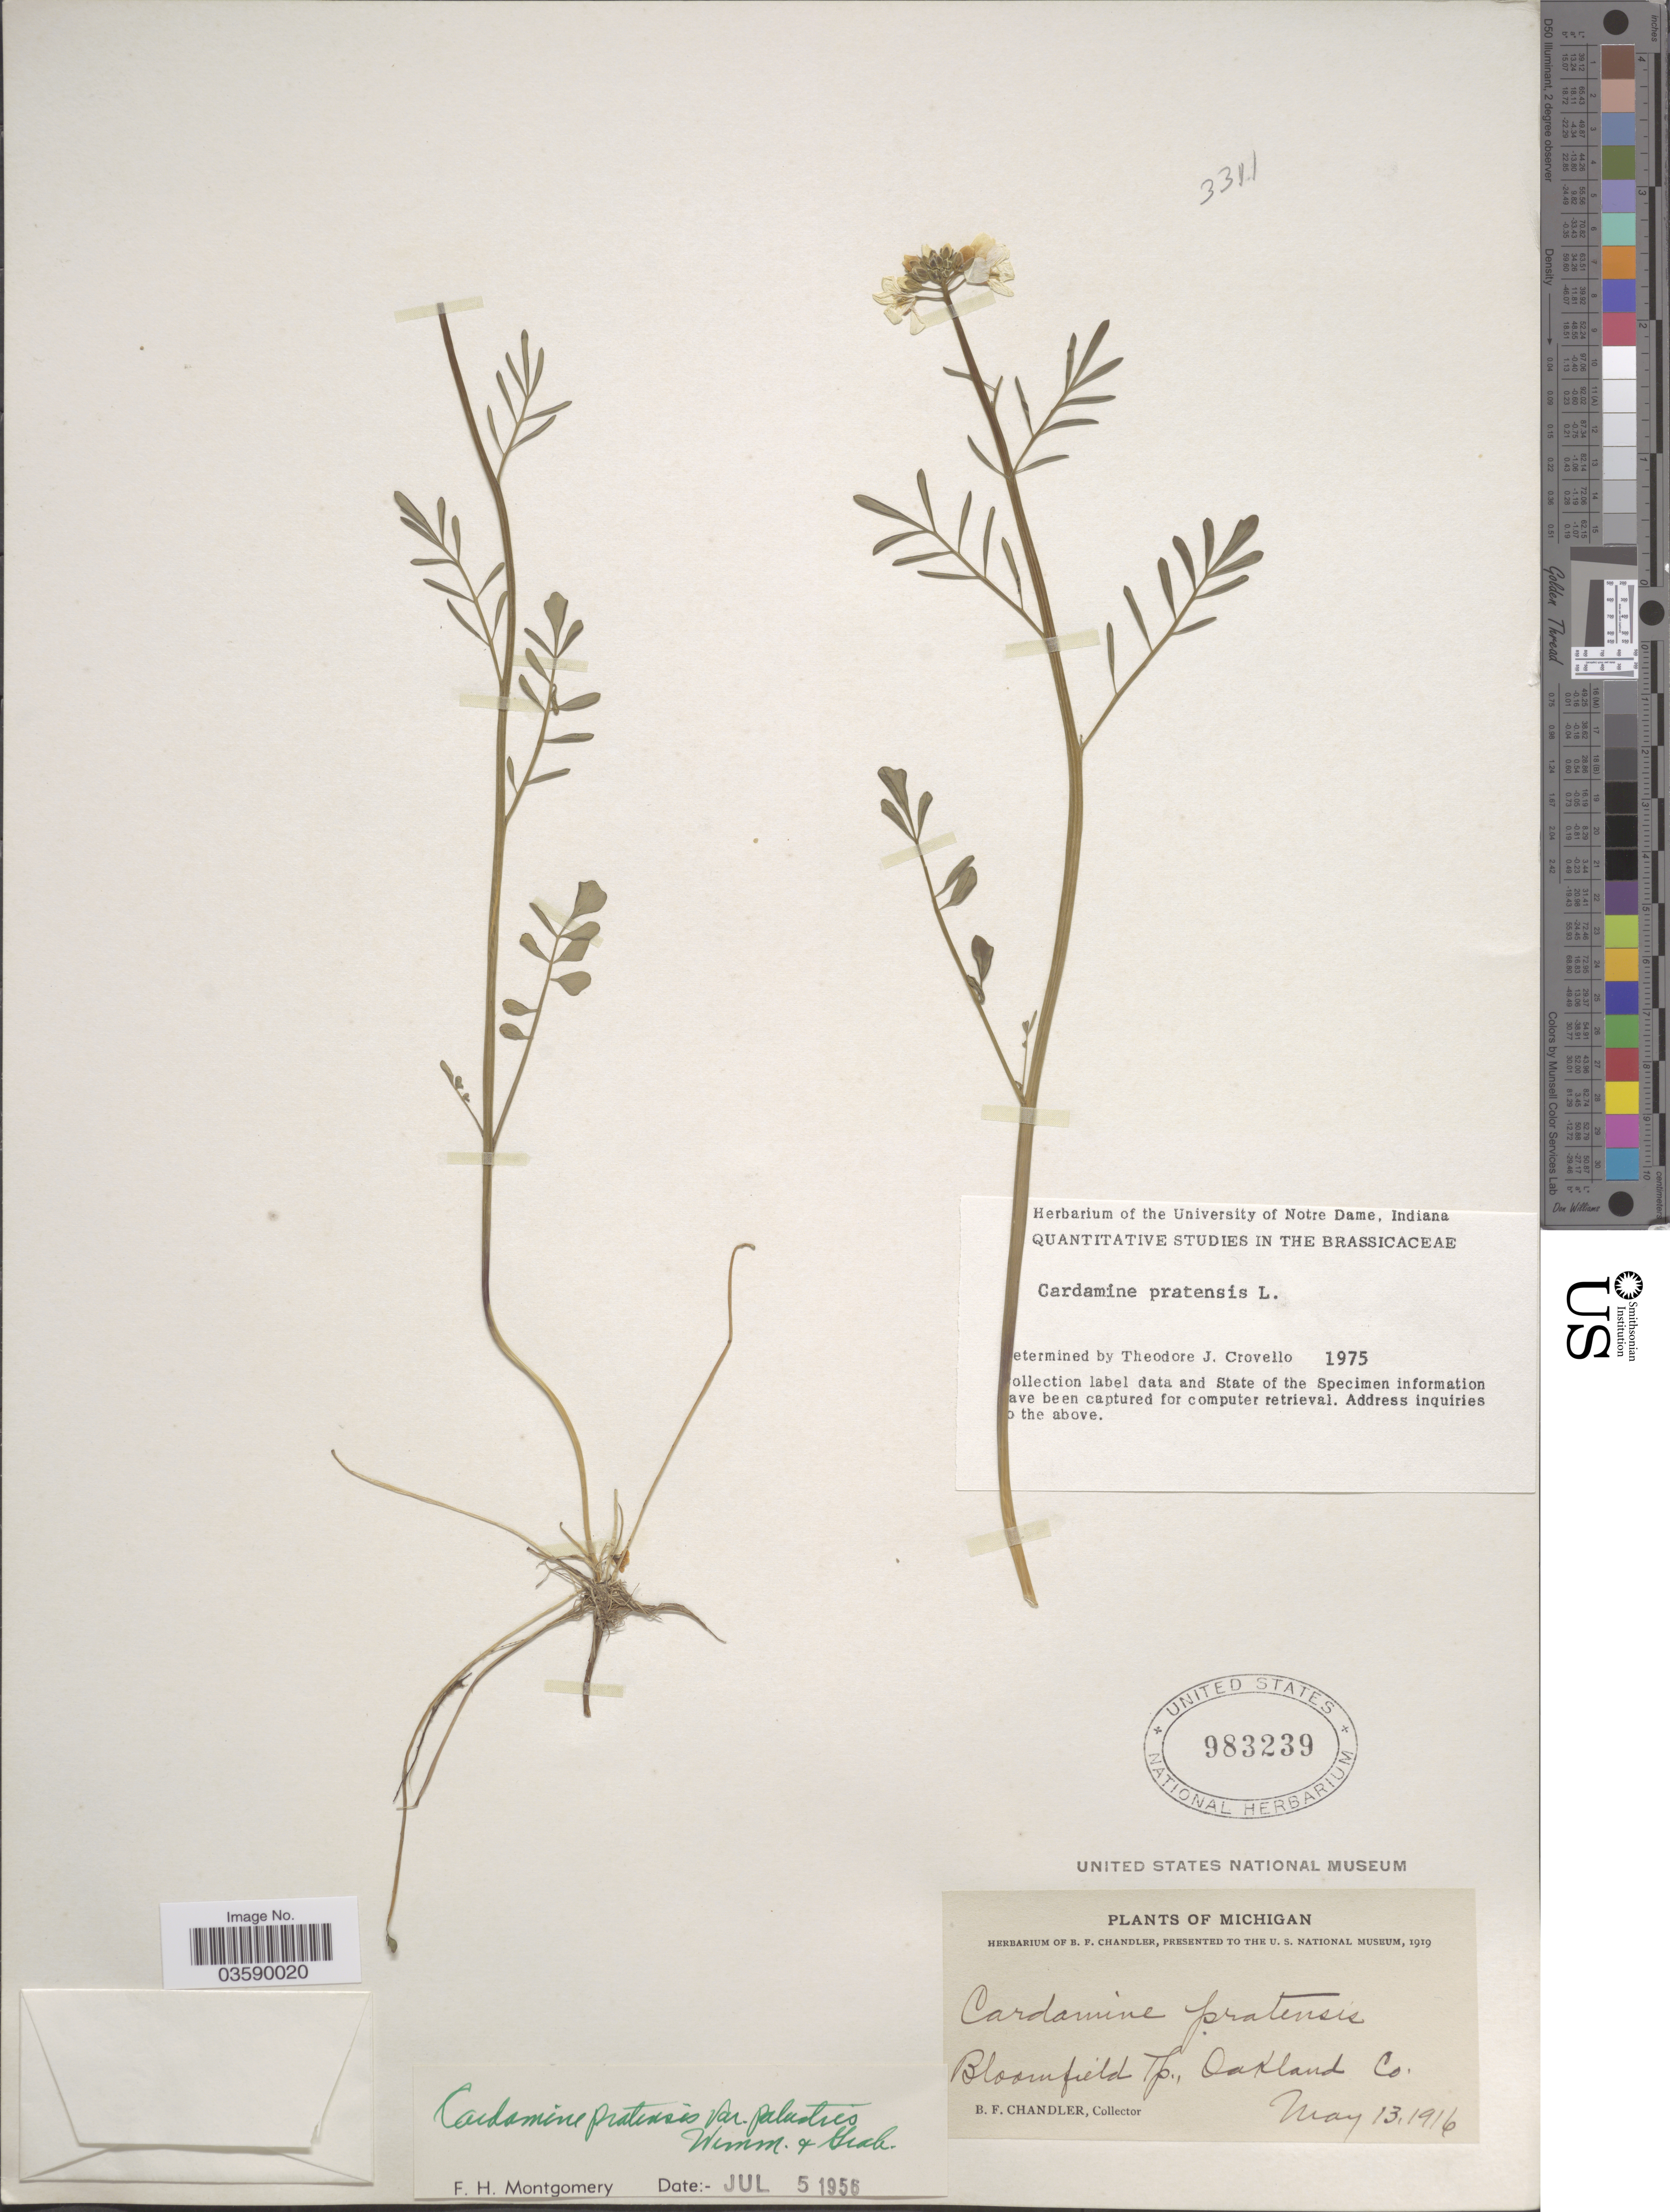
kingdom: Plantae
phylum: Tracheophyta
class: Magnoliopsida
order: Brassicales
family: Brassicaceae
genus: Cardamine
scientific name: Cardamine pratensis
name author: L.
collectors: B. F. Chandler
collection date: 1916-05-13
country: United States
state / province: Michigan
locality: Bloomfield Tp, Oakland Co.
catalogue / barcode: US 983239